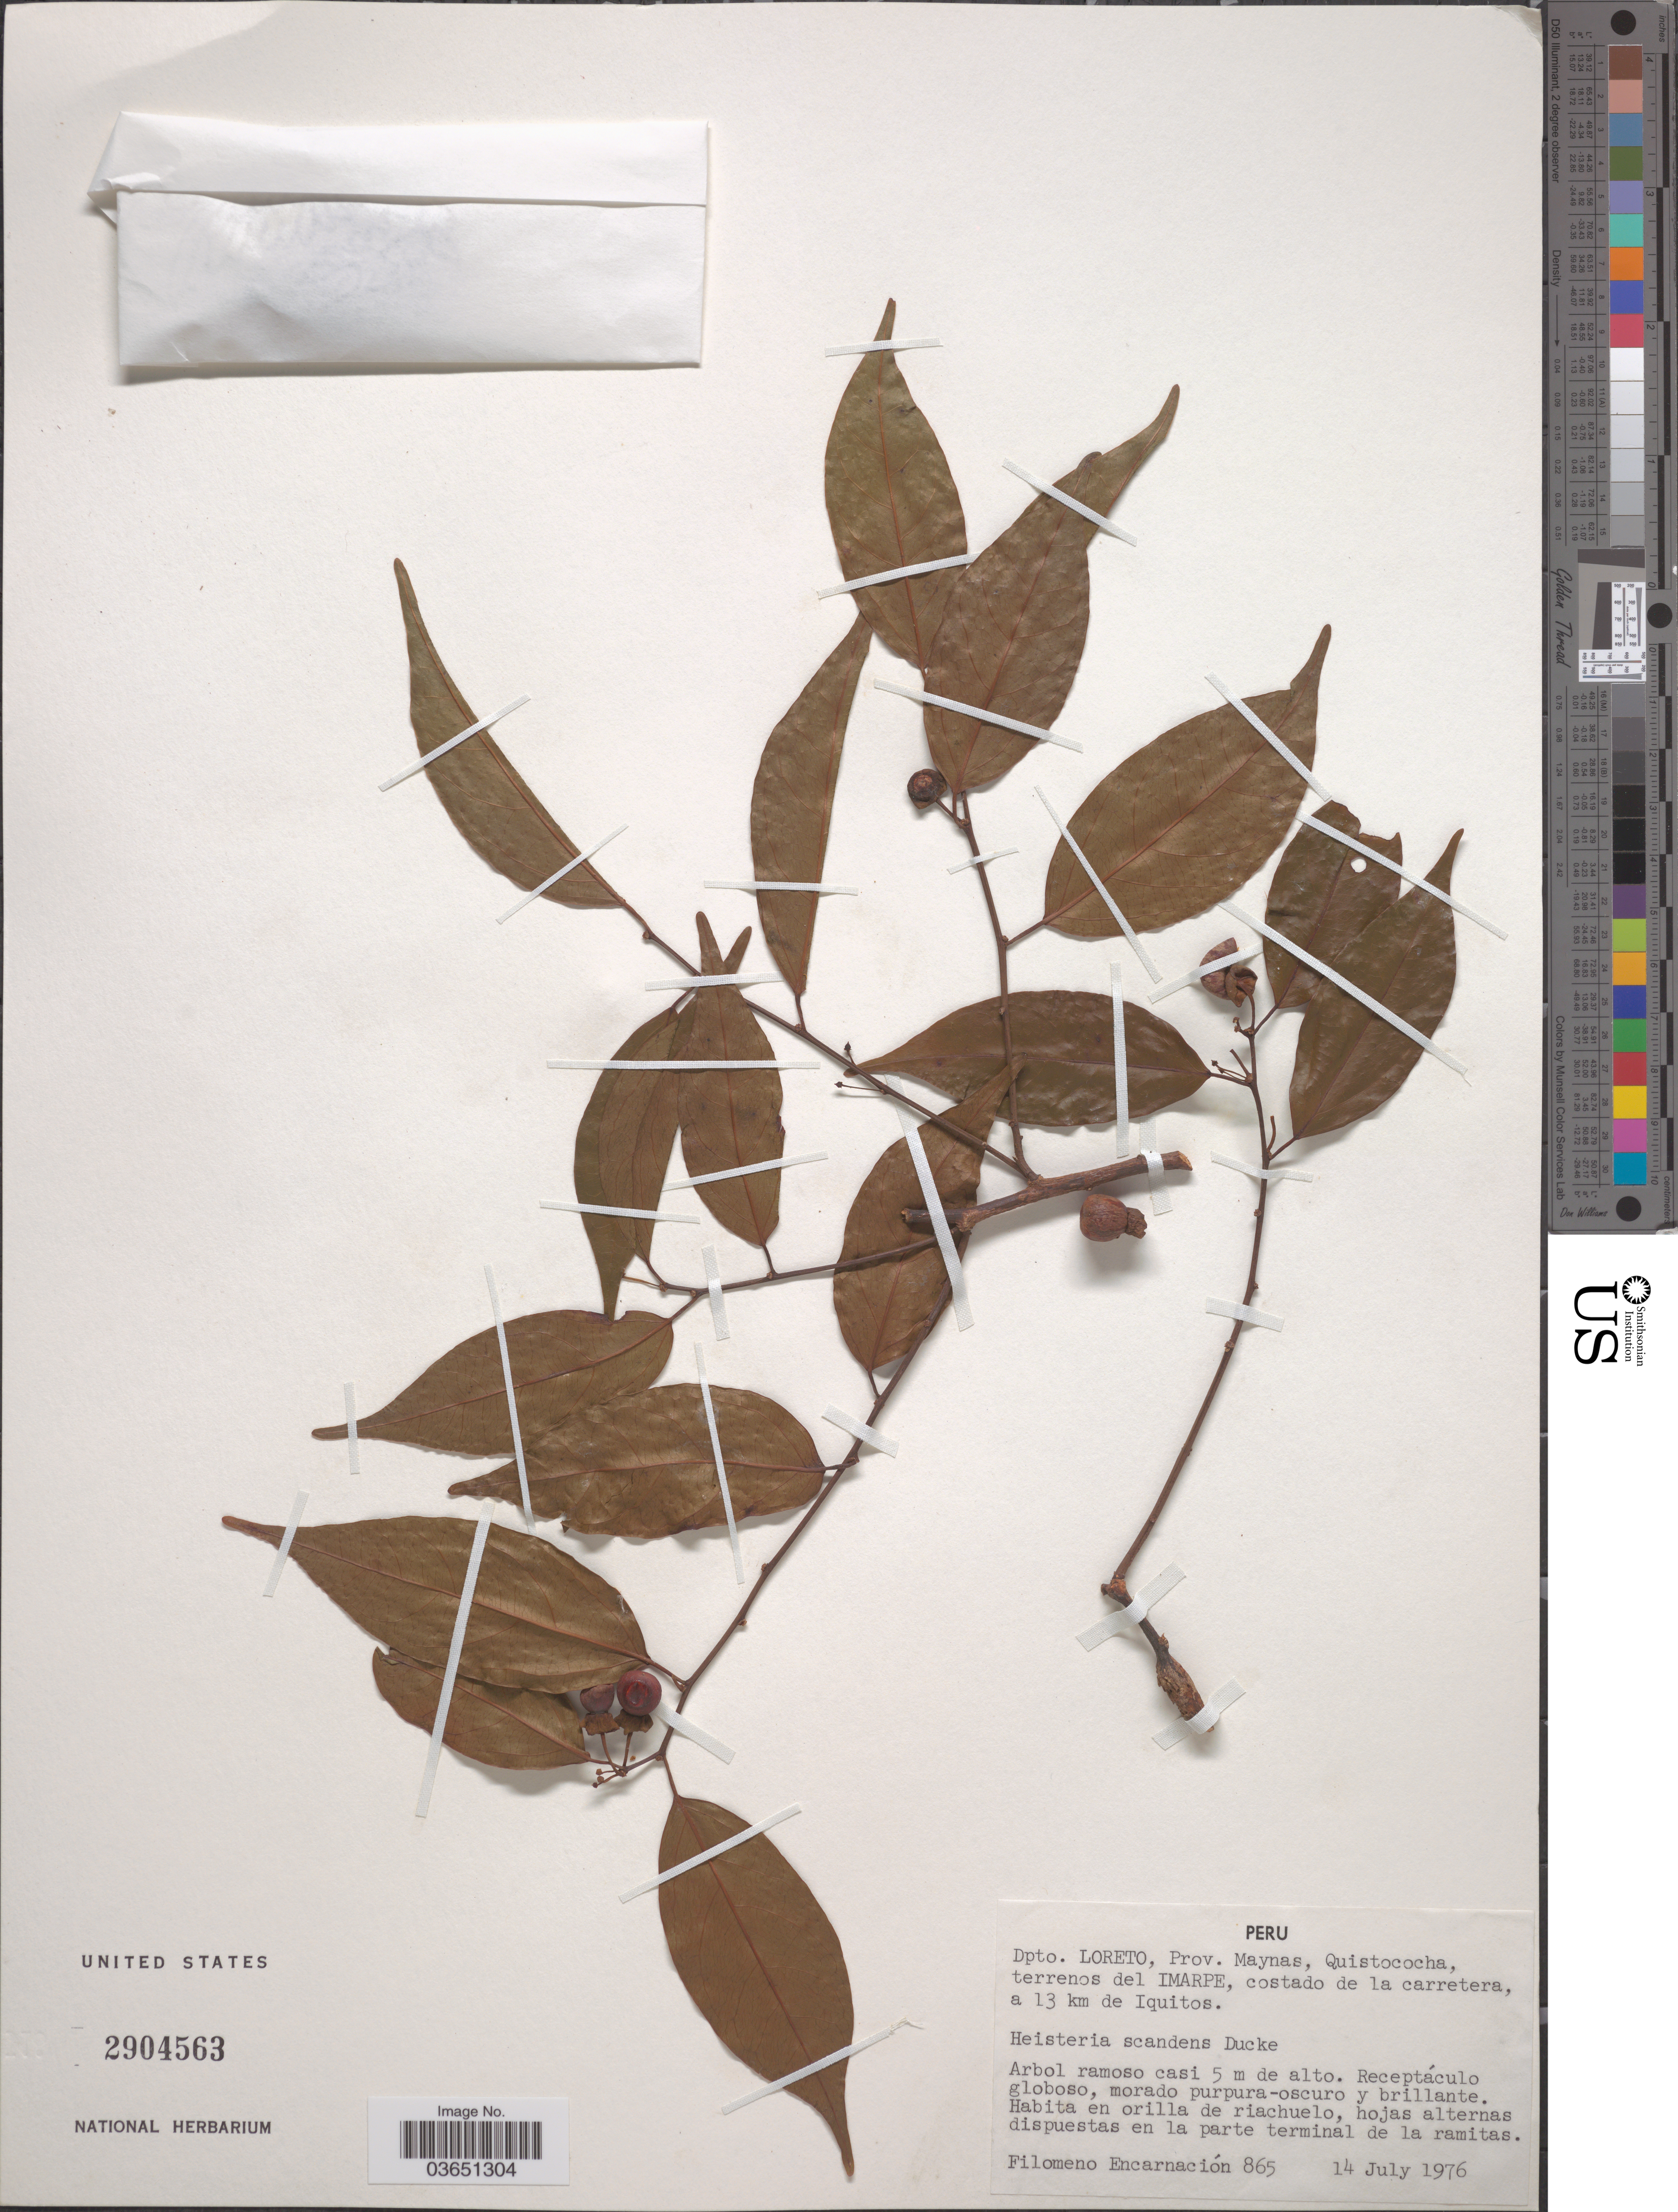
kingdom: Plantae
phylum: Tracheophyta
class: Magnoliopsida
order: Santalales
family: Erythropalaceae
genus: Heisteria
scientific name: Heisteria scandens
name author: Ducke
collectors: F. Encarnación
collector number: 865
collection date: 1976-07-14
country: Peru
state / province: Loreto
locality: Dpto. Loreto, Prov. Maynas, Quistococha, terrenos del Imarpe, costado de la carretera, a 13 km de Iquitos.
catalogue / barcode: US 2904563